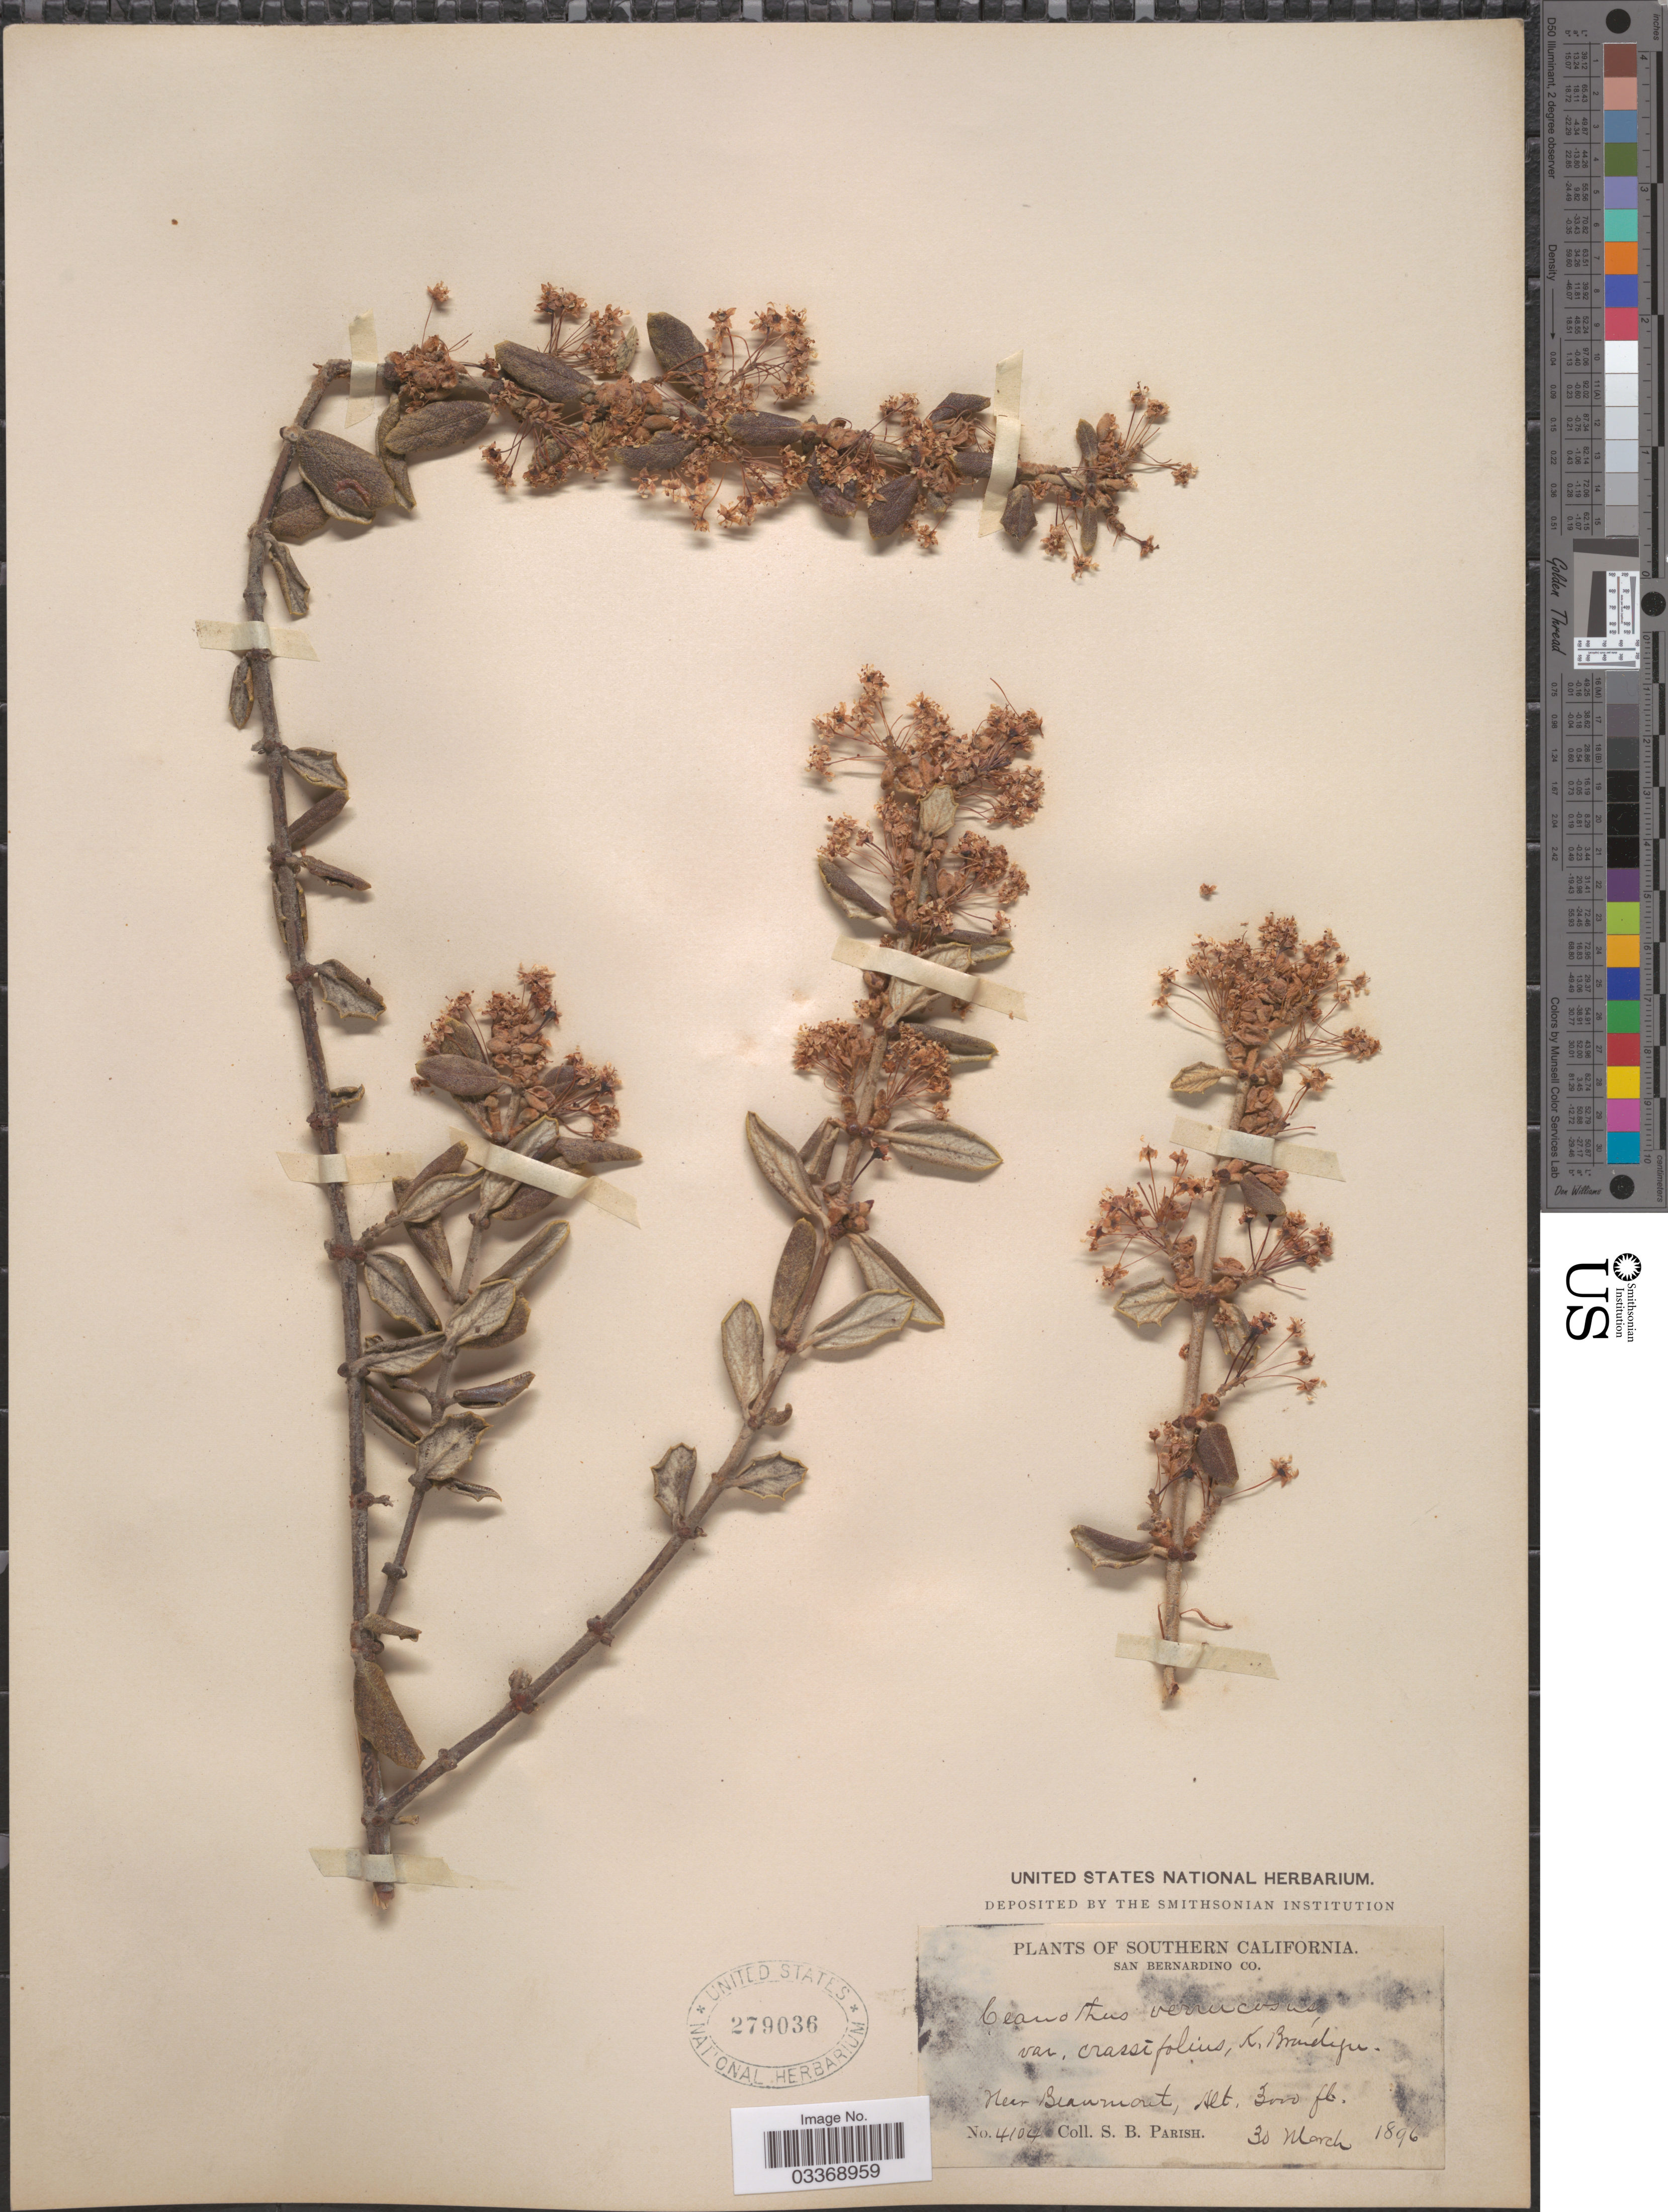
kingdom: Plantae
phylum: Tracheophyta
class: Magnoliopsida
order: Rosales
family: Rhamnaceae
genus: Ceanothus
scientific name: Ceanothus crassifolius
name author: Torr.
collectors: S. B. Parish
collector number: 4104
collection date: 1896-03-30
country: United States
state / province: California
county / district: San Bernardino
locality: Southern California. San Bernardino Co. Near Beaumont.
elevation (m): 914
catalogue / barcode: US 279036